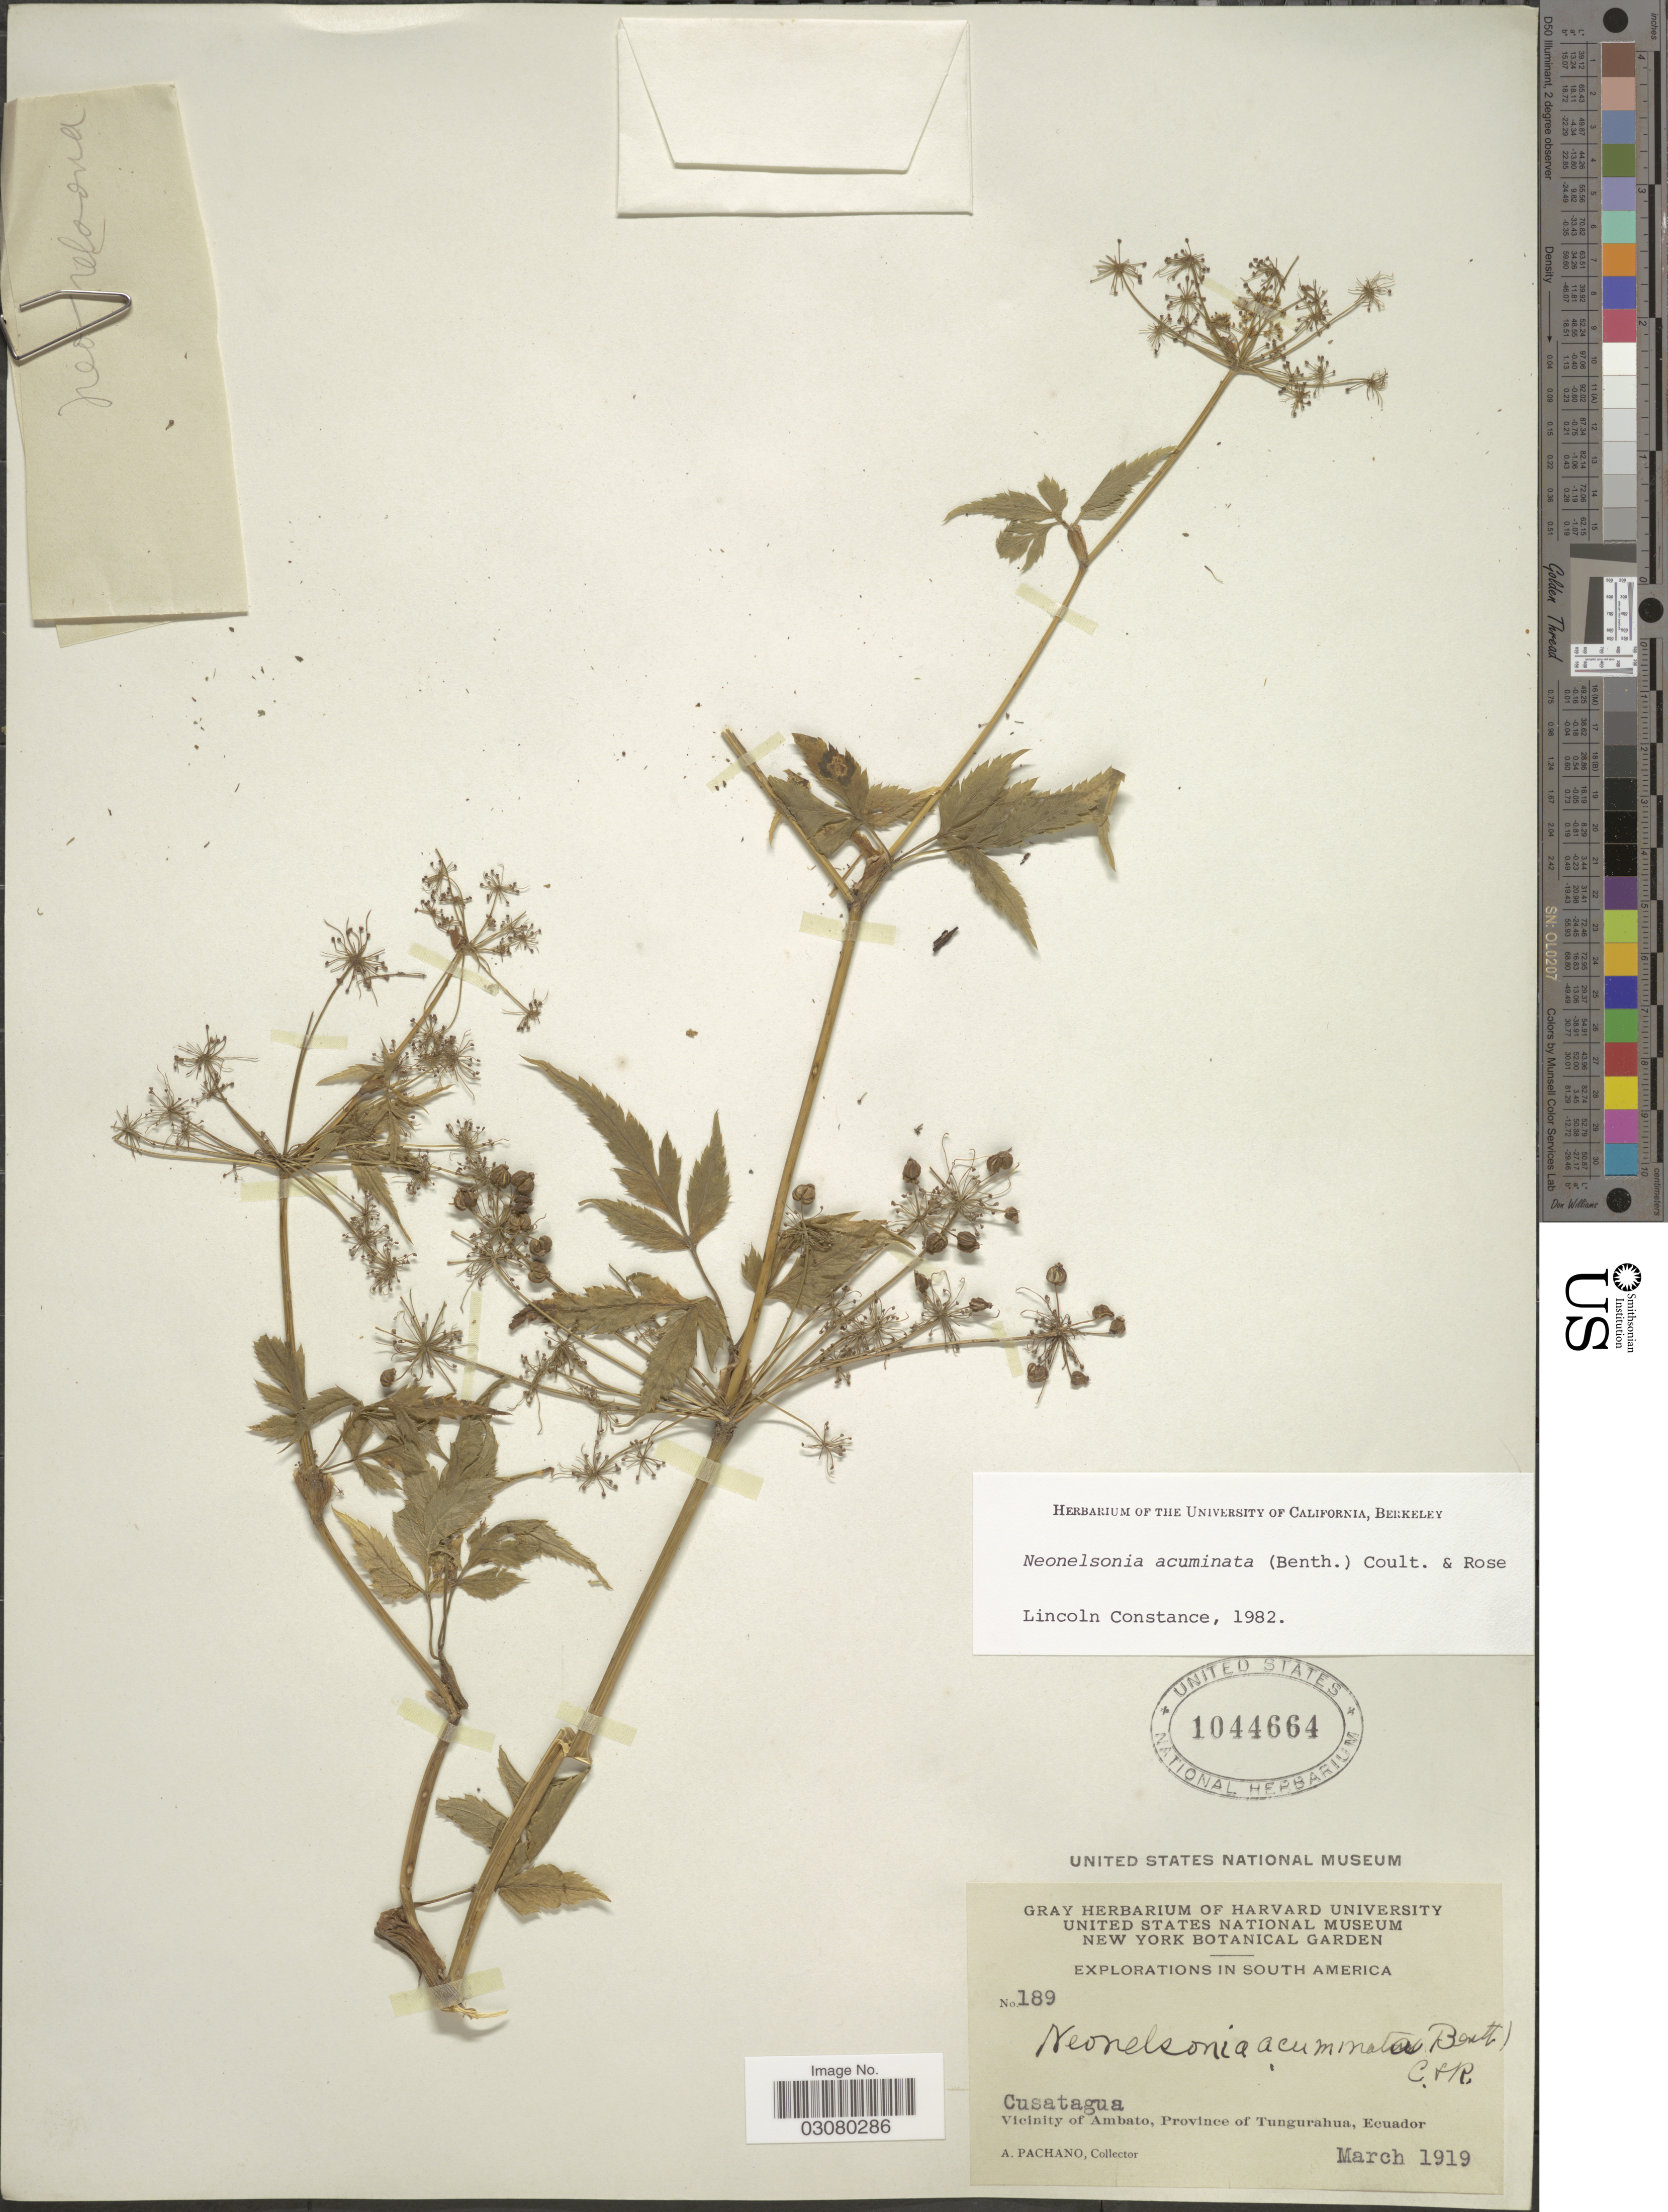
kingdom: Plantae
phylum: Tracheophyta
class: Magnoliopsida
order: Apiales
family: Apiaceae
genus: Neonelsonia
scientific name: Neonelsonia acuminata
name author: (Benth.) J.M. Coult. & Rose ex Drude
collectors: A. Pachano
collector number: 189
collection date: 1919-03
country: Ecuador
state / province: Tungurahua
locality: Cusatagua. Vicinity of Ambato.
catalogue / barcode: US 1044664